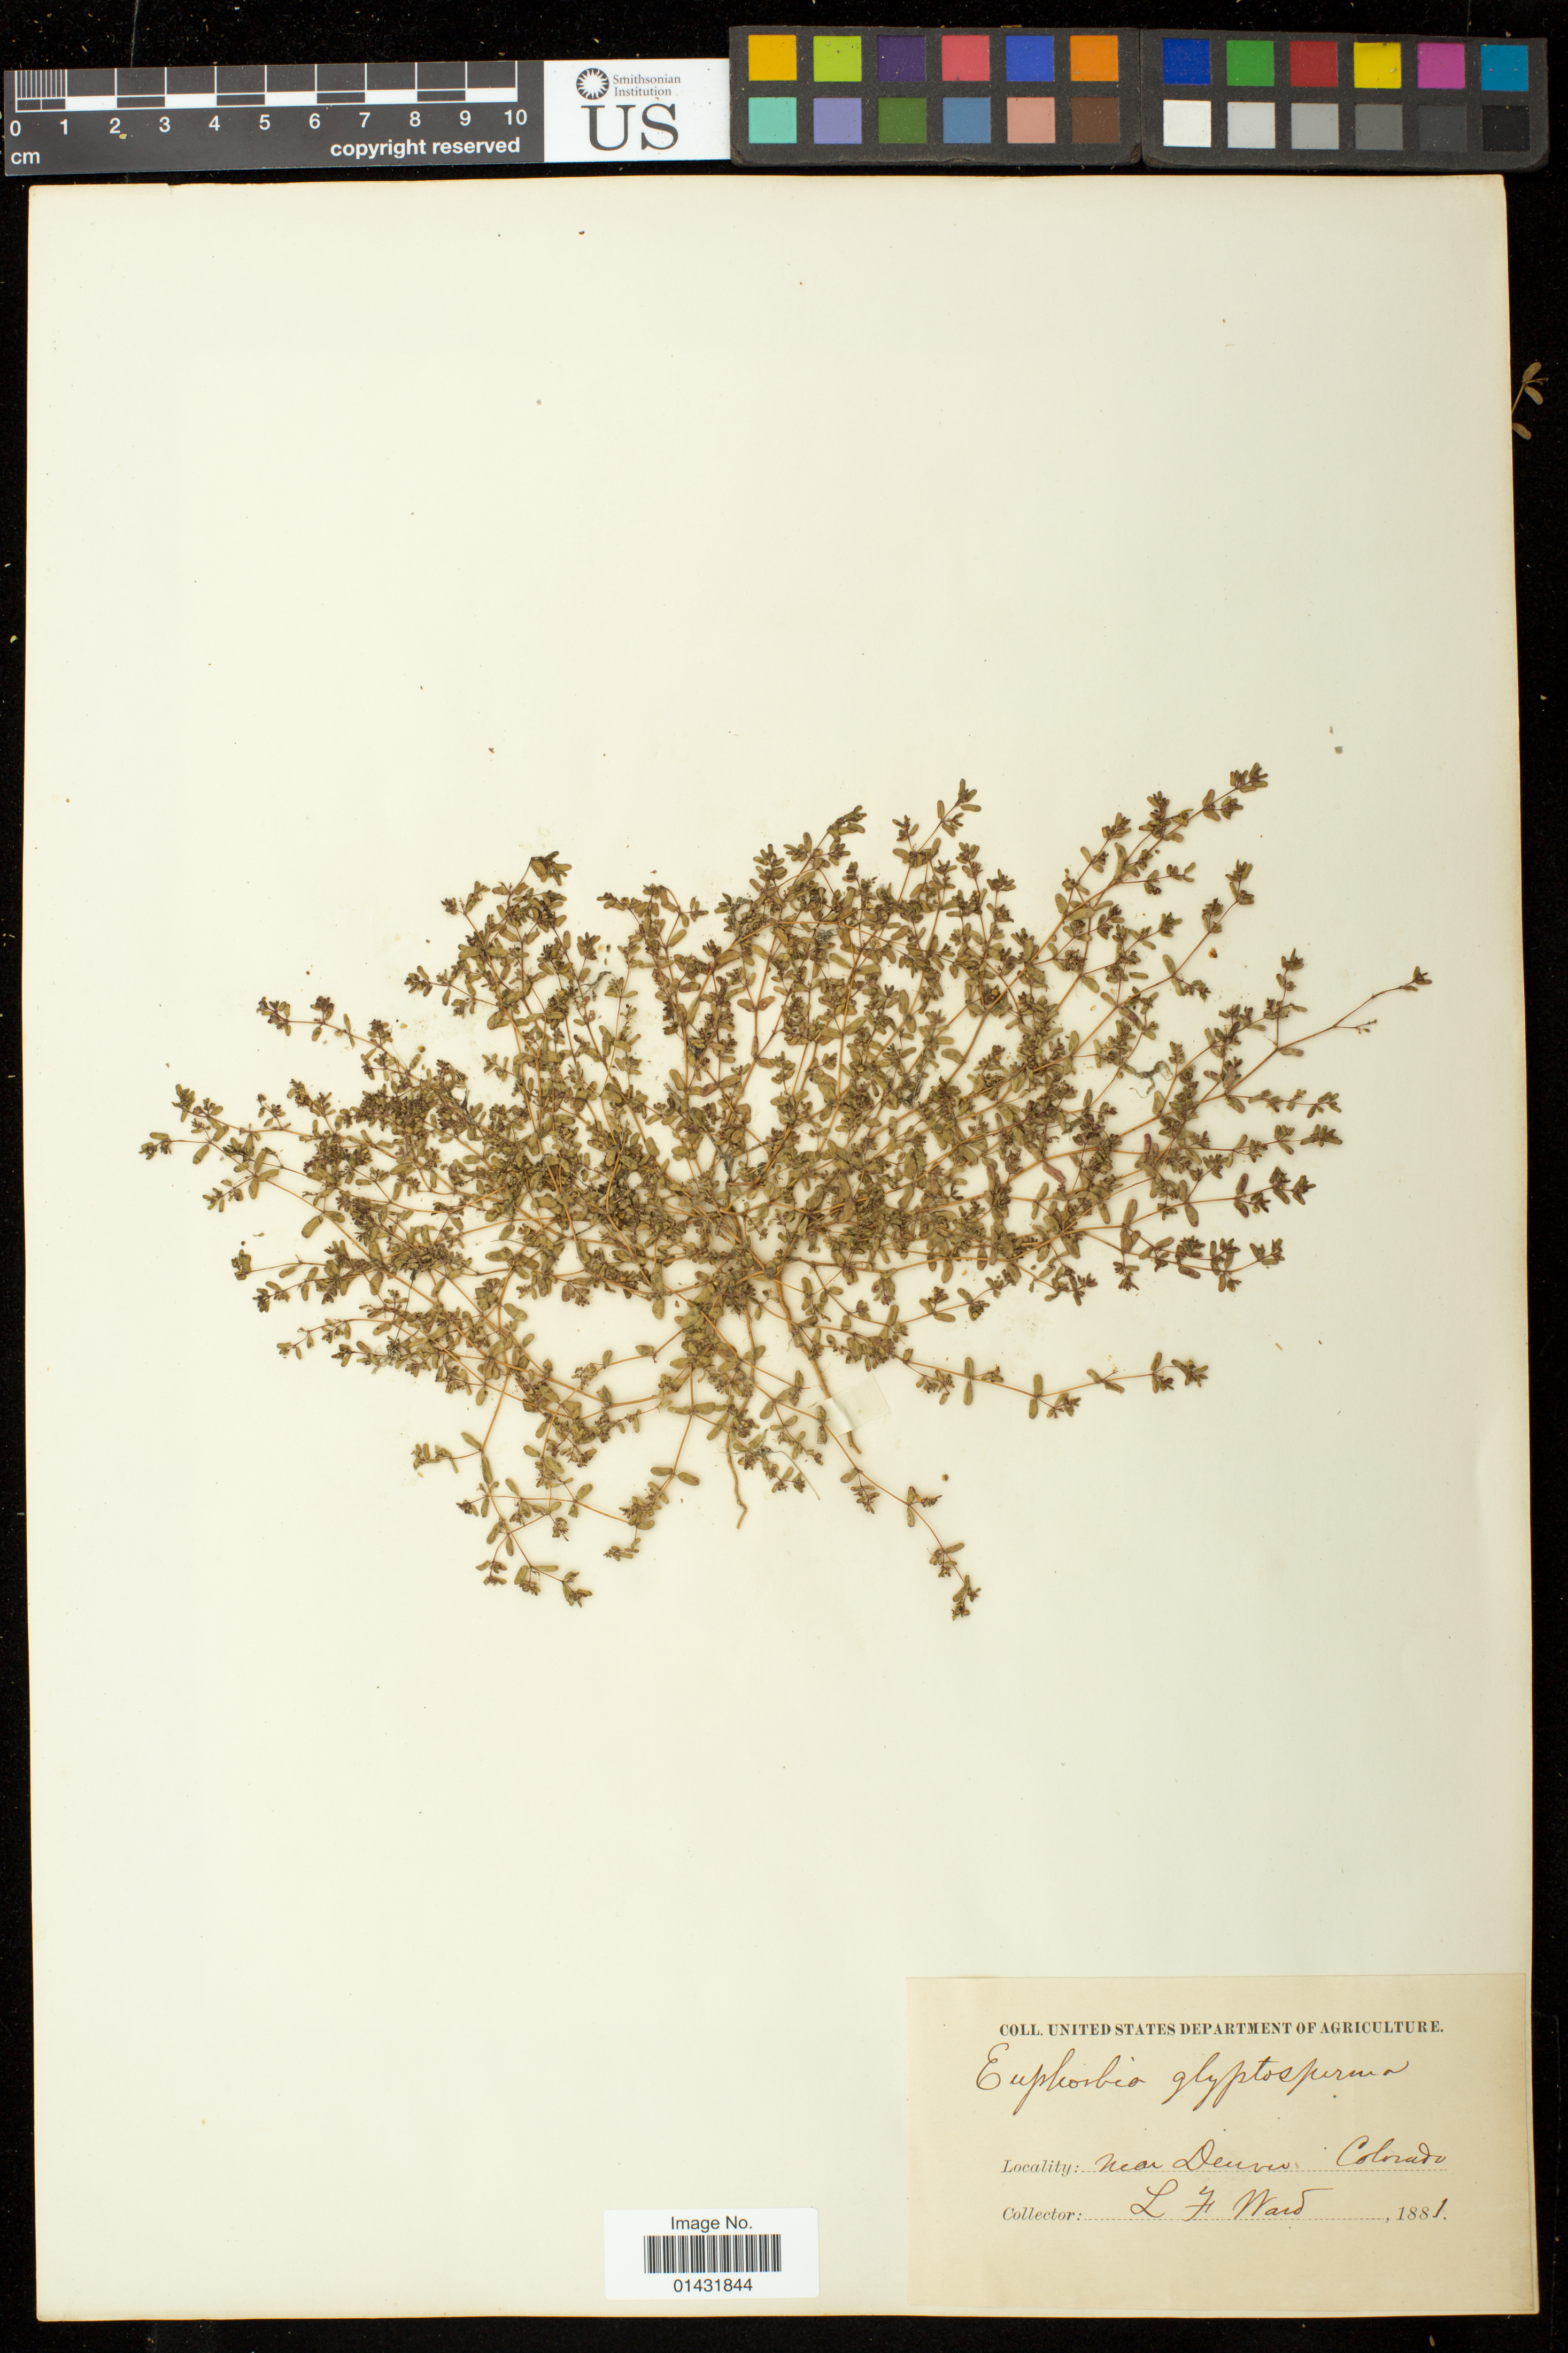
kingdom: Plantae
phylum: Tracheophyta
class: Magnoliopsida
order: Malpighiales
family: Euphorbiaceae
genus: Euphorbia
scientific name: Euphorbia glyptosperma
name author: Engelm.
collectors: L. F. Ward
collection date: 1881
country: United States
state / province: Colorado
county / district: Denver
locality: Near Denver